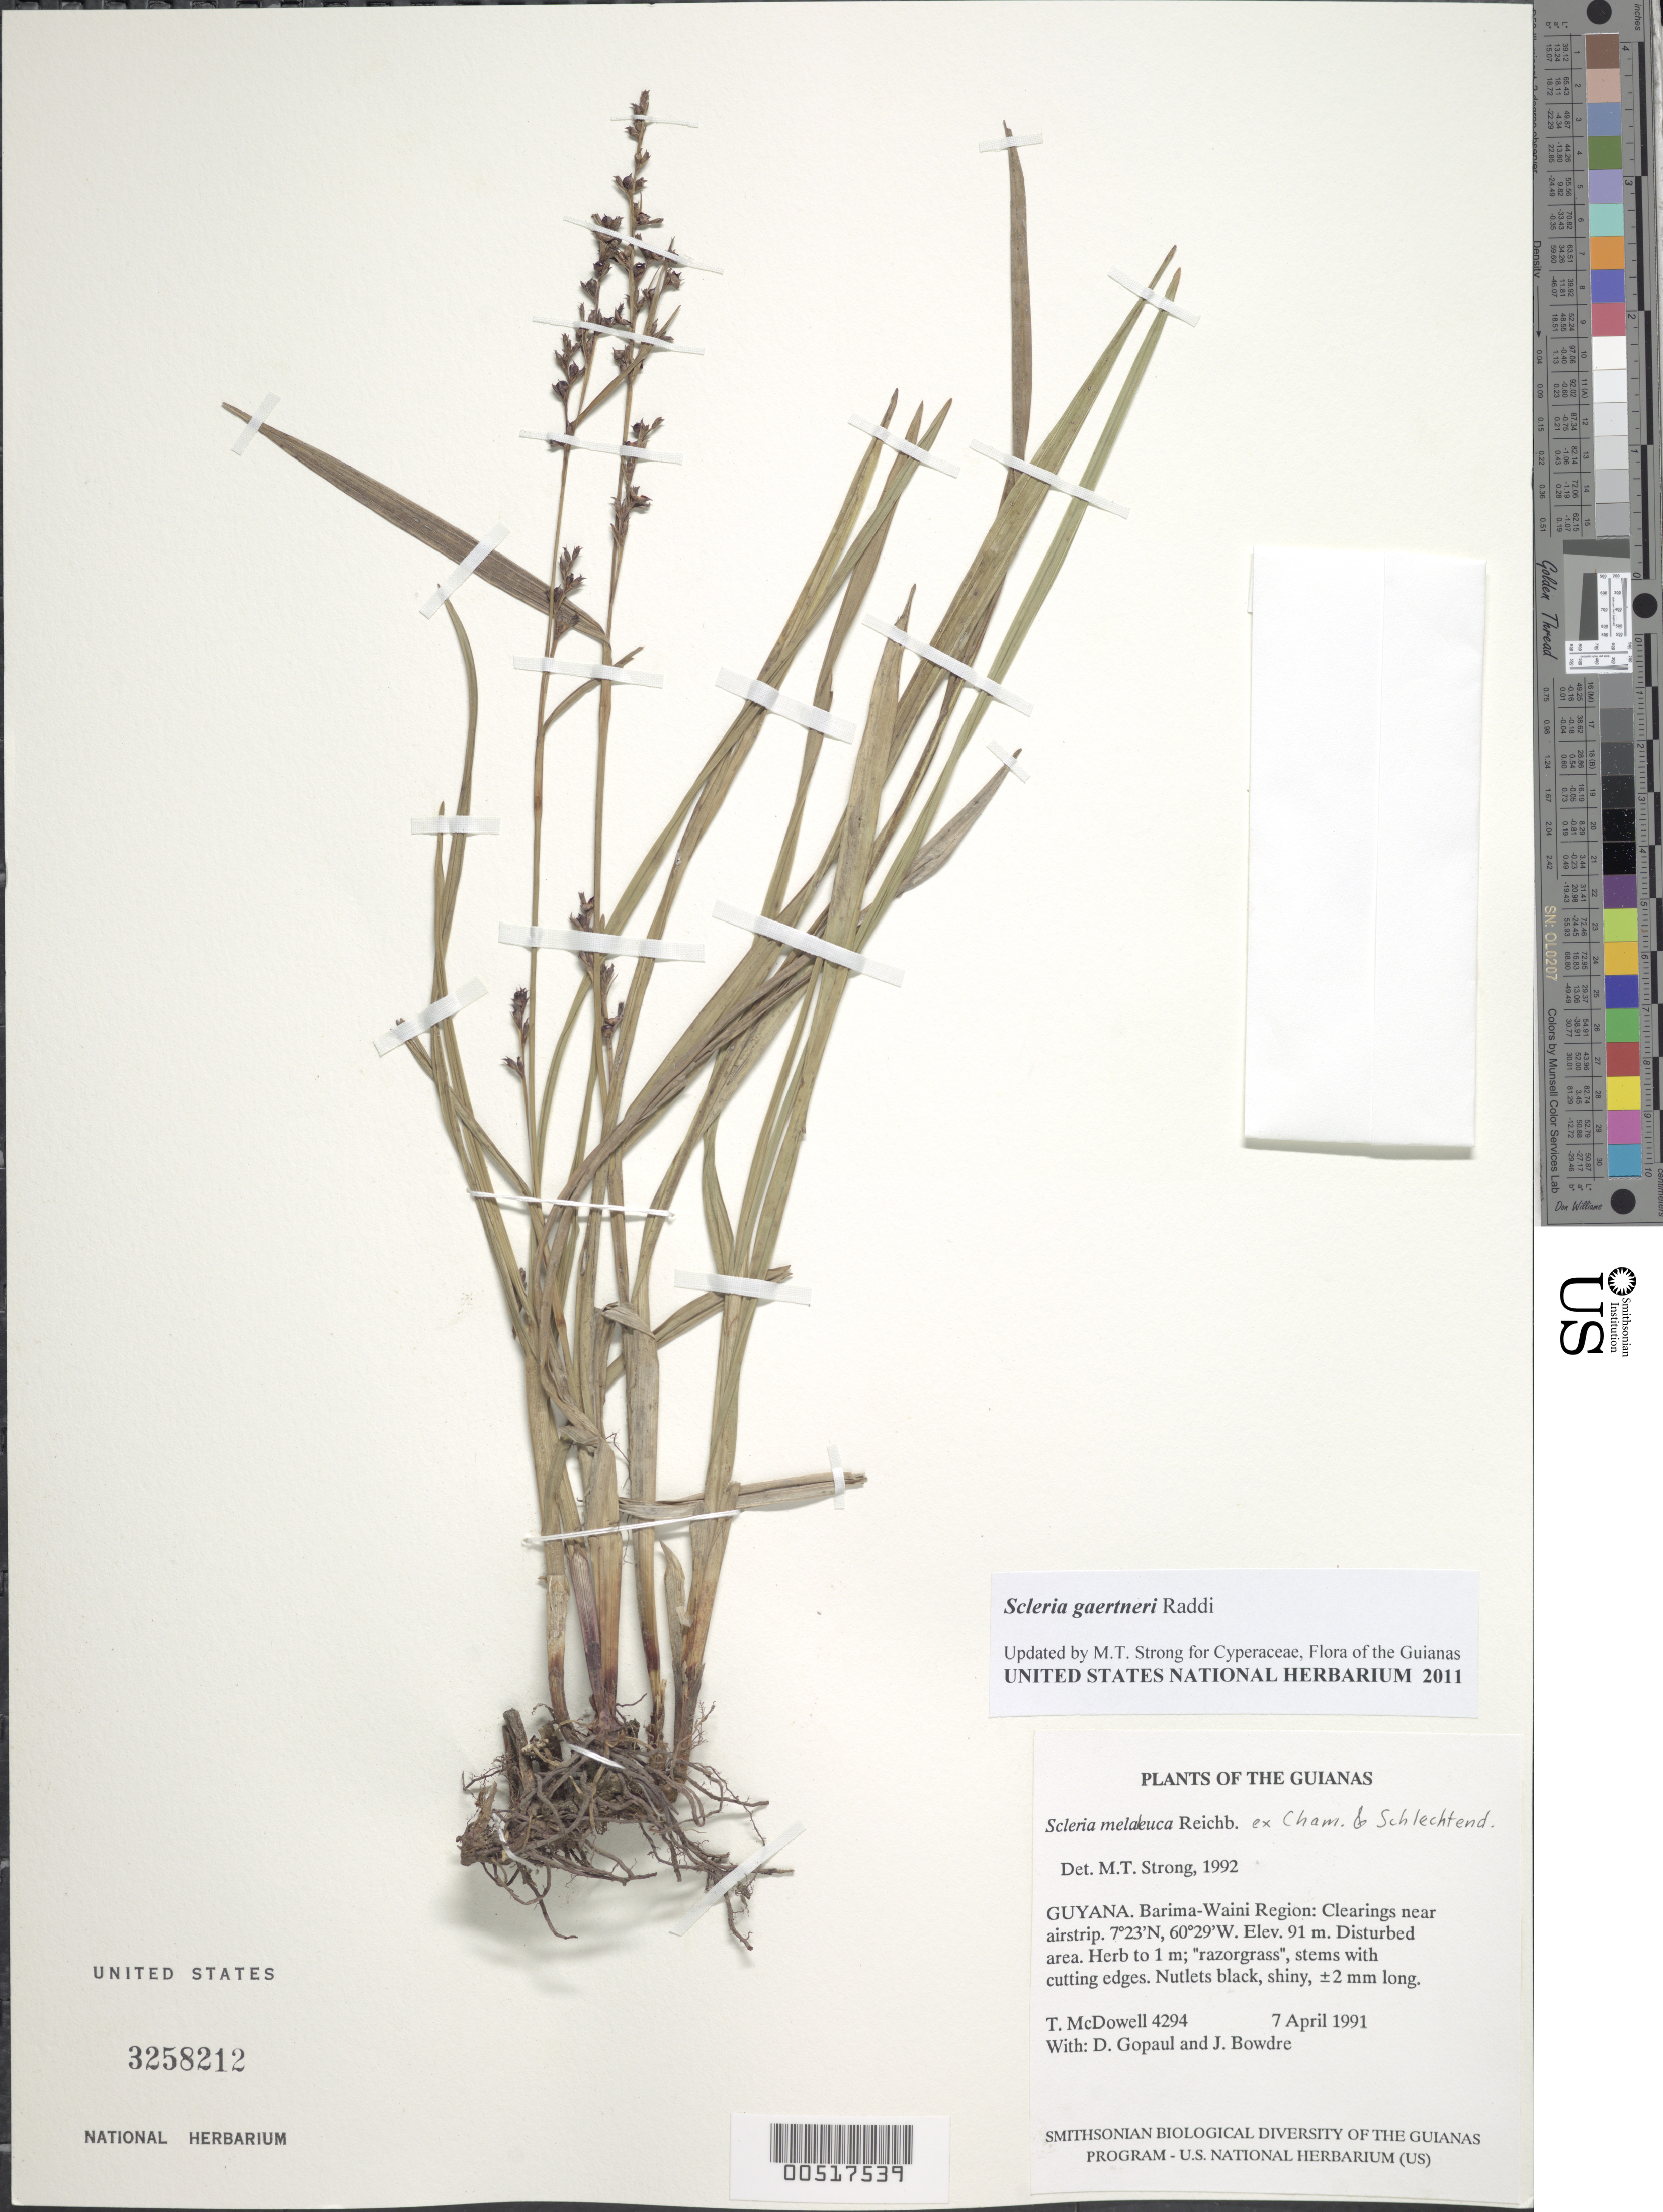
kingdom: Plantae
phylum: Tracheophyta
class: Liliopsida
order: Poales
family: Cyperaceae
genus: Scleria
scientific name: Scleria gaertneri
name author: Raddi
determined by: Strong, M. T., (US), Smithsonian Institution - National Museum of Natural History (UNITED STATES)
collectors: T. McDowell, D. Gopaul & J. Bowdre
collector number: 4294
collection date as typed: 7 April 1991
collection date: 1991-04-07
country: Guyana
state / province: Barima-Waini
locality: Baramita. Clearings near airstrip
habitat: Disturbed area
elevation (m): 91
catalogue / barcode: US 3258212